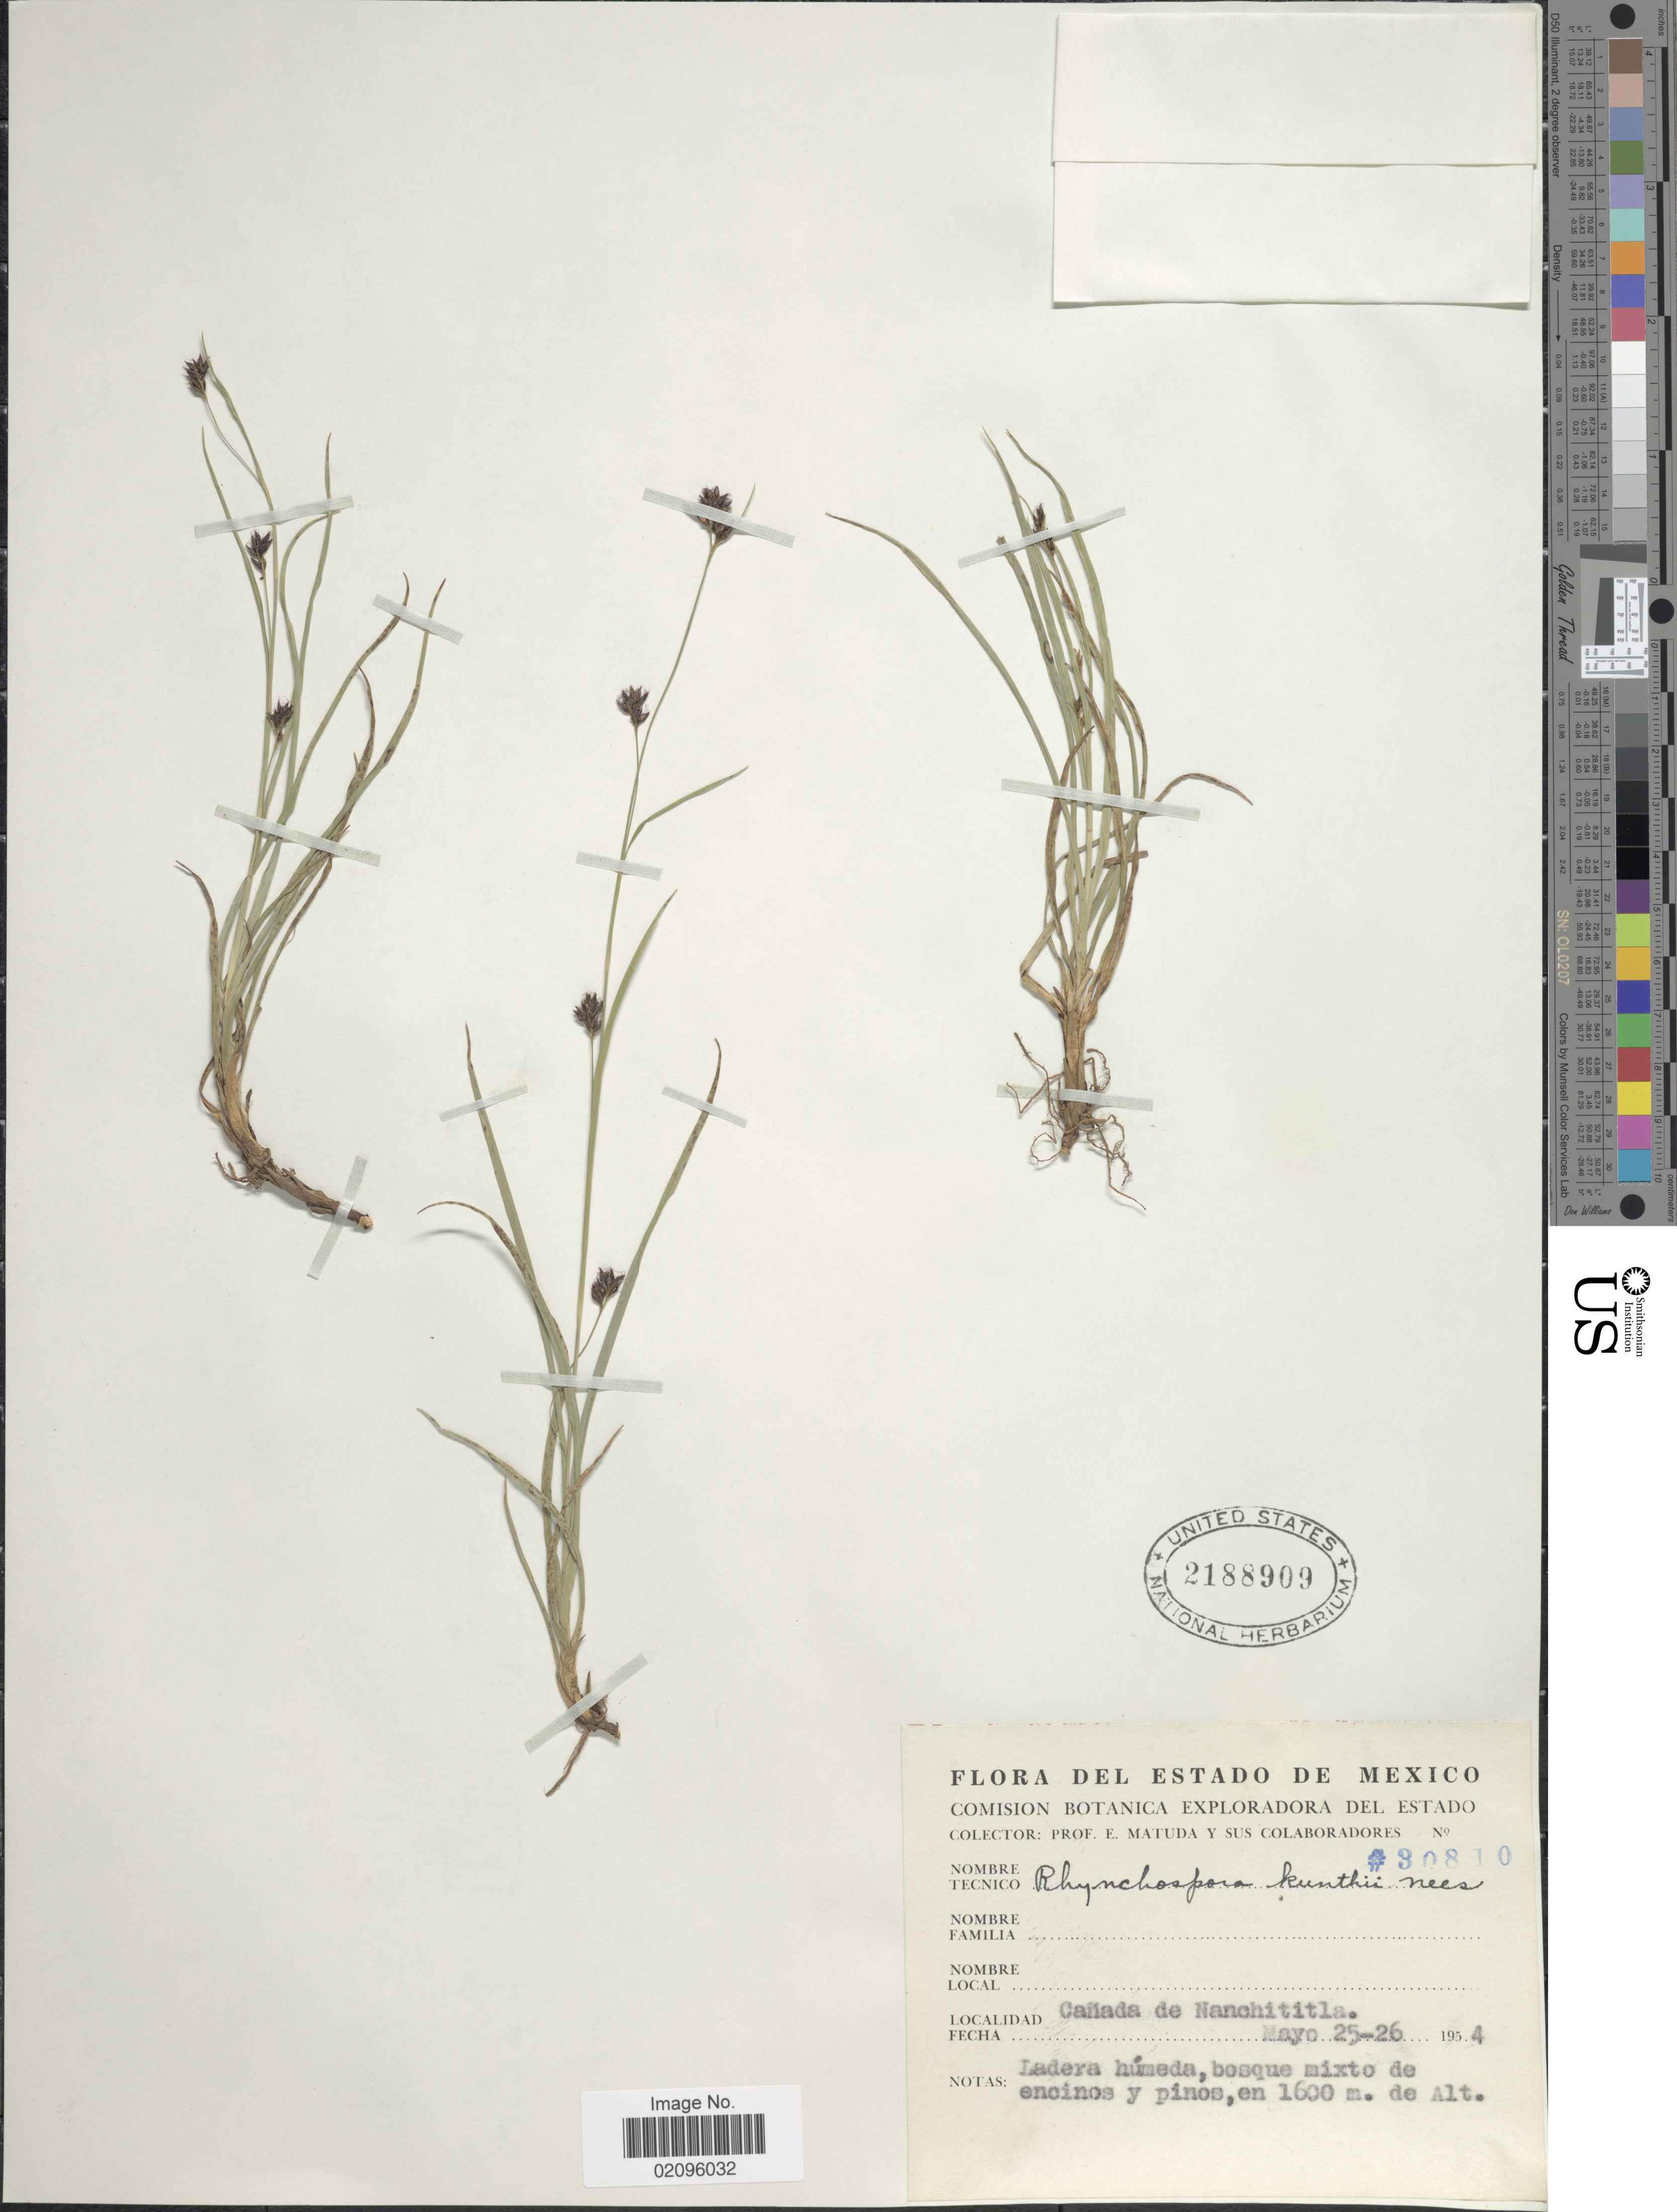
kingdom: Plantae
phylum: Tracheophyta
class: Liliopsida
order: Poales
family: Cyperaceae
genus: Rhynchospora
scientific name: Rhynchospora kunthii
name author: Nees ex Kunth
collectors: E. Matuda & Sus Colaboradores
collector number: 30810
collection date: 1954-05-25/1954-05-26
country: Mexico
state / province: México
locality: Canada de Nanchititla, ladera humeda.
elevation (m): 1600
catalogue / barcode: US 2188909